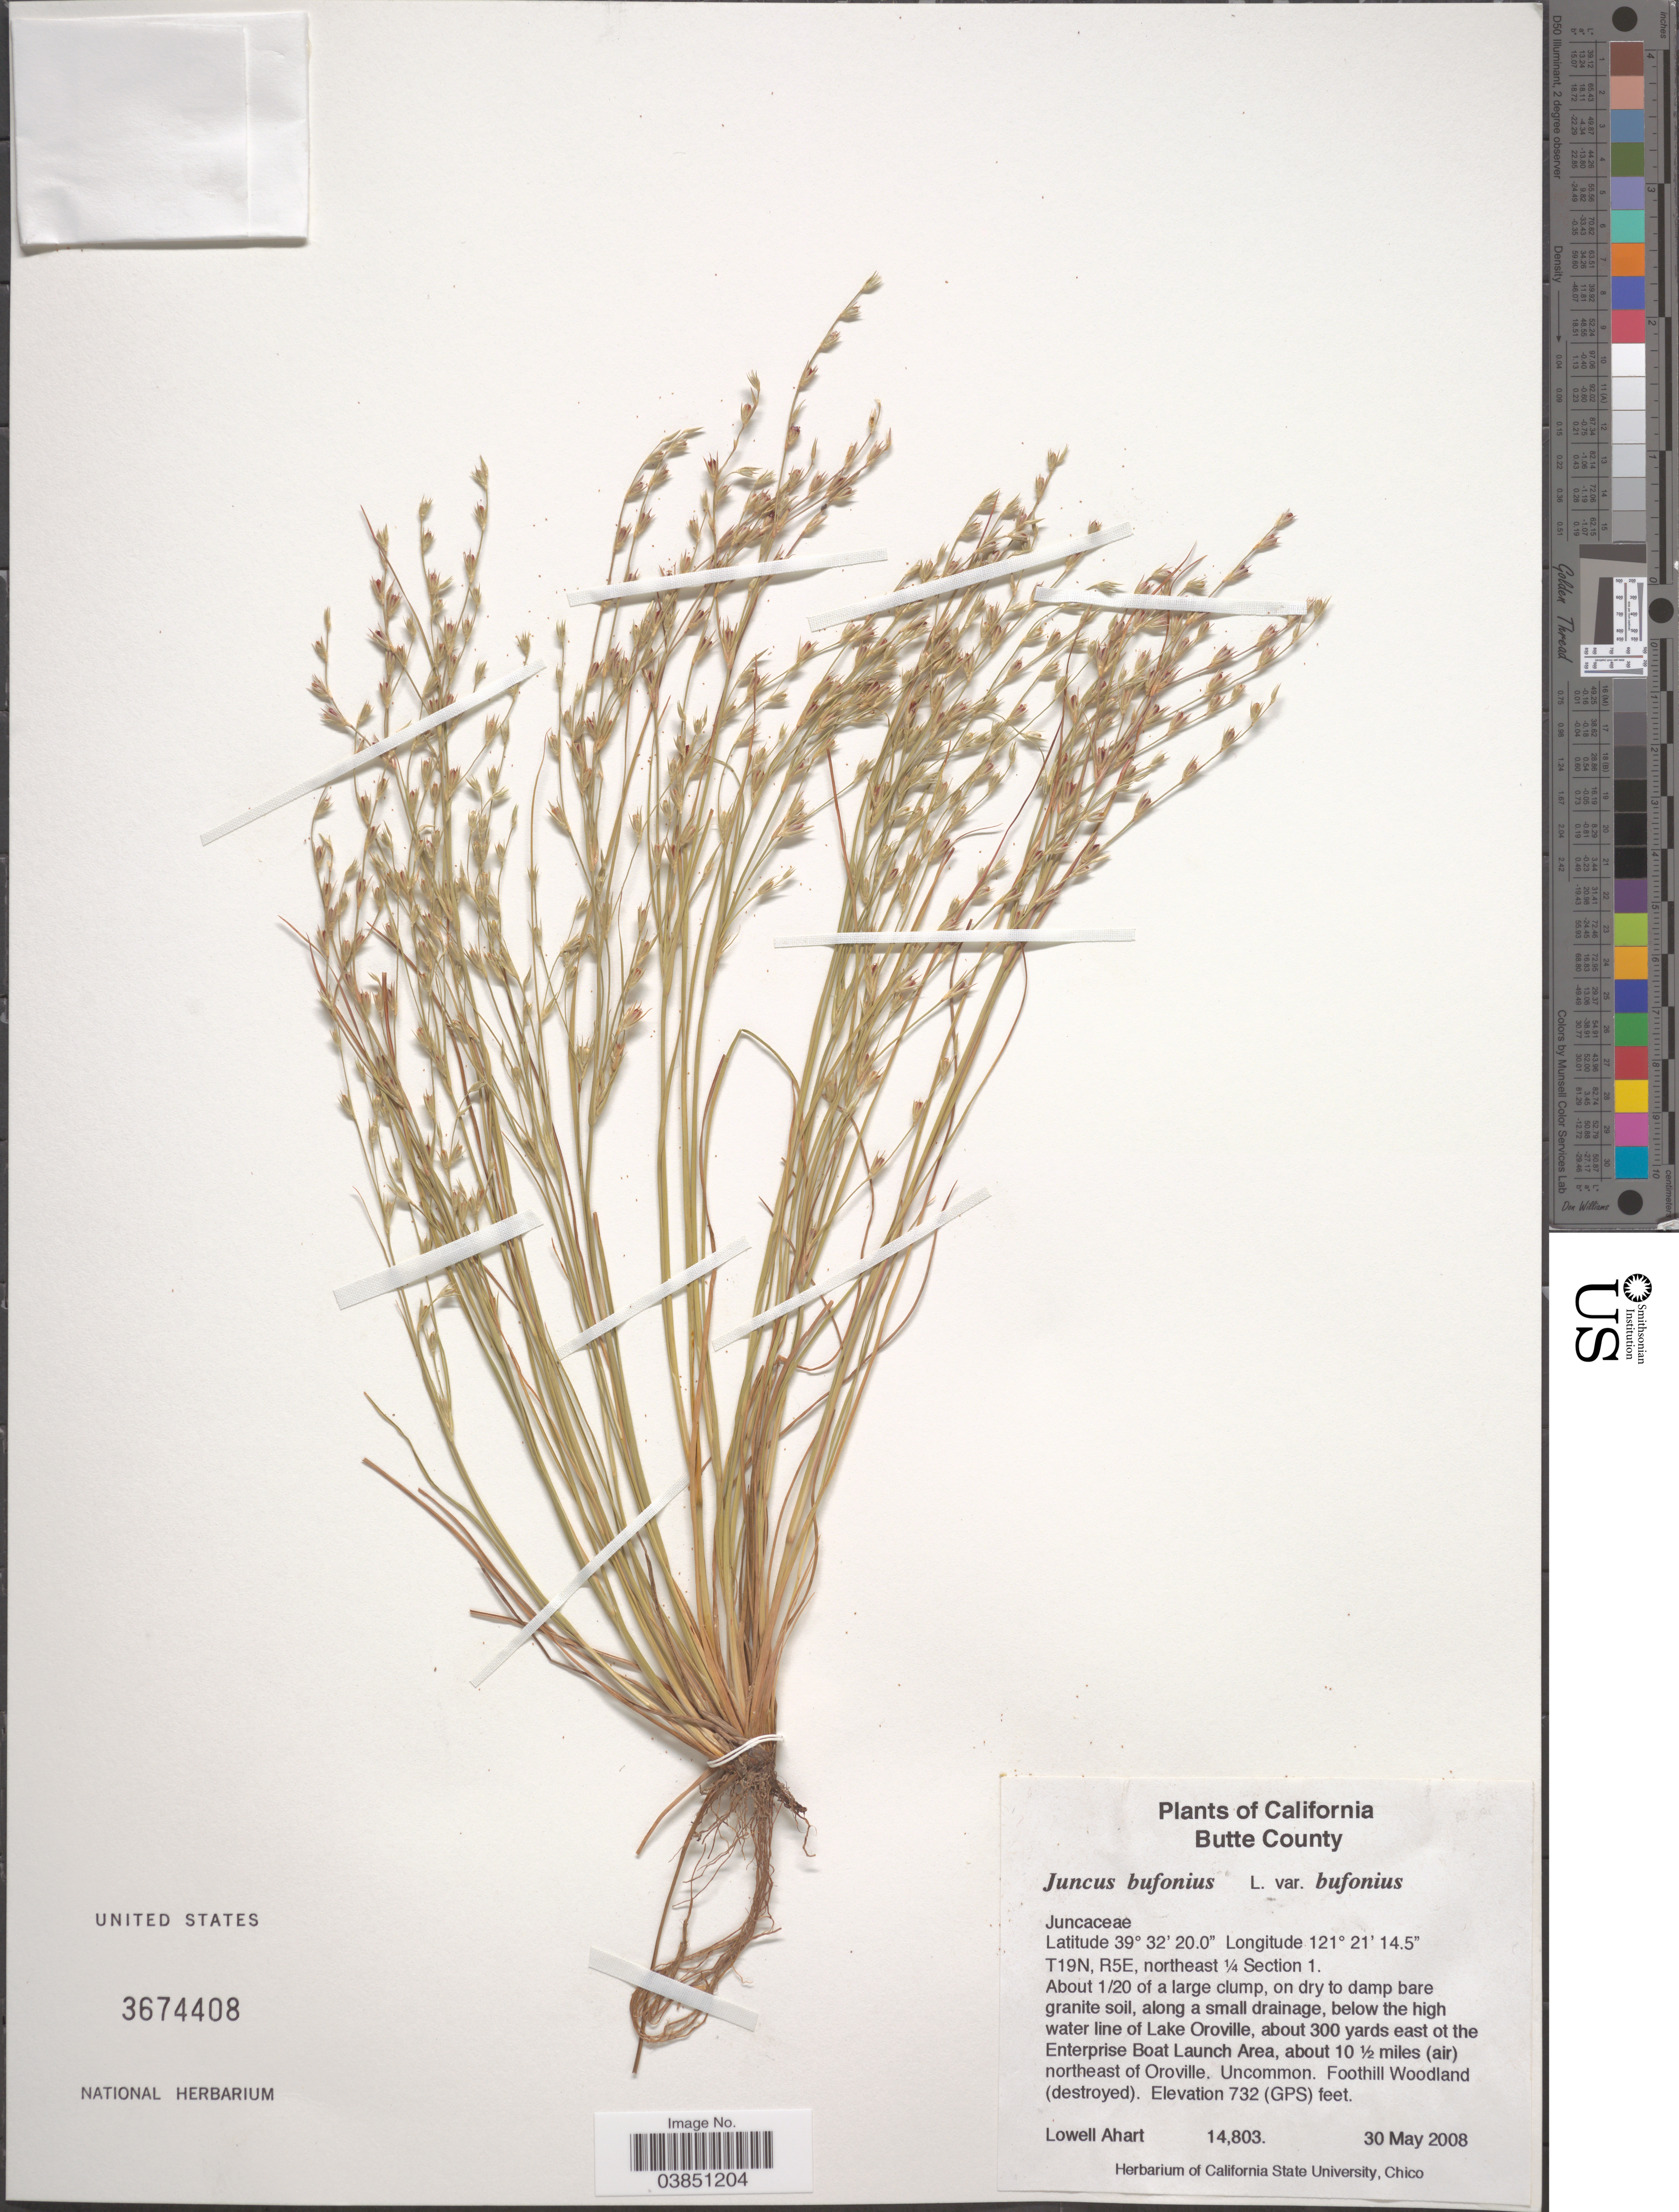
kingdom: Plantae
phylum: Tracheophyta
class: Liliopsida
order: Poales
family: Juncaceae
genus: Juncus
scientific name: Juncus bufonius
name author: L.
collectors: L. Ahart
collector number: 14803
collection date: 2008-05-30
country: United States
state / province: California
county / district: Butte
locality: Butte County. T19N, R5E, northeast ¼ Section 1. Below the high water line of Lake Oroville, about 300 yards east of the Enterprise Boat Launch Area, about 10 ½ miles (air) northeast of Oroville. Foothill Woodland (destroyed).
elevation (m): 223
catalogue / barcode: US 3674408